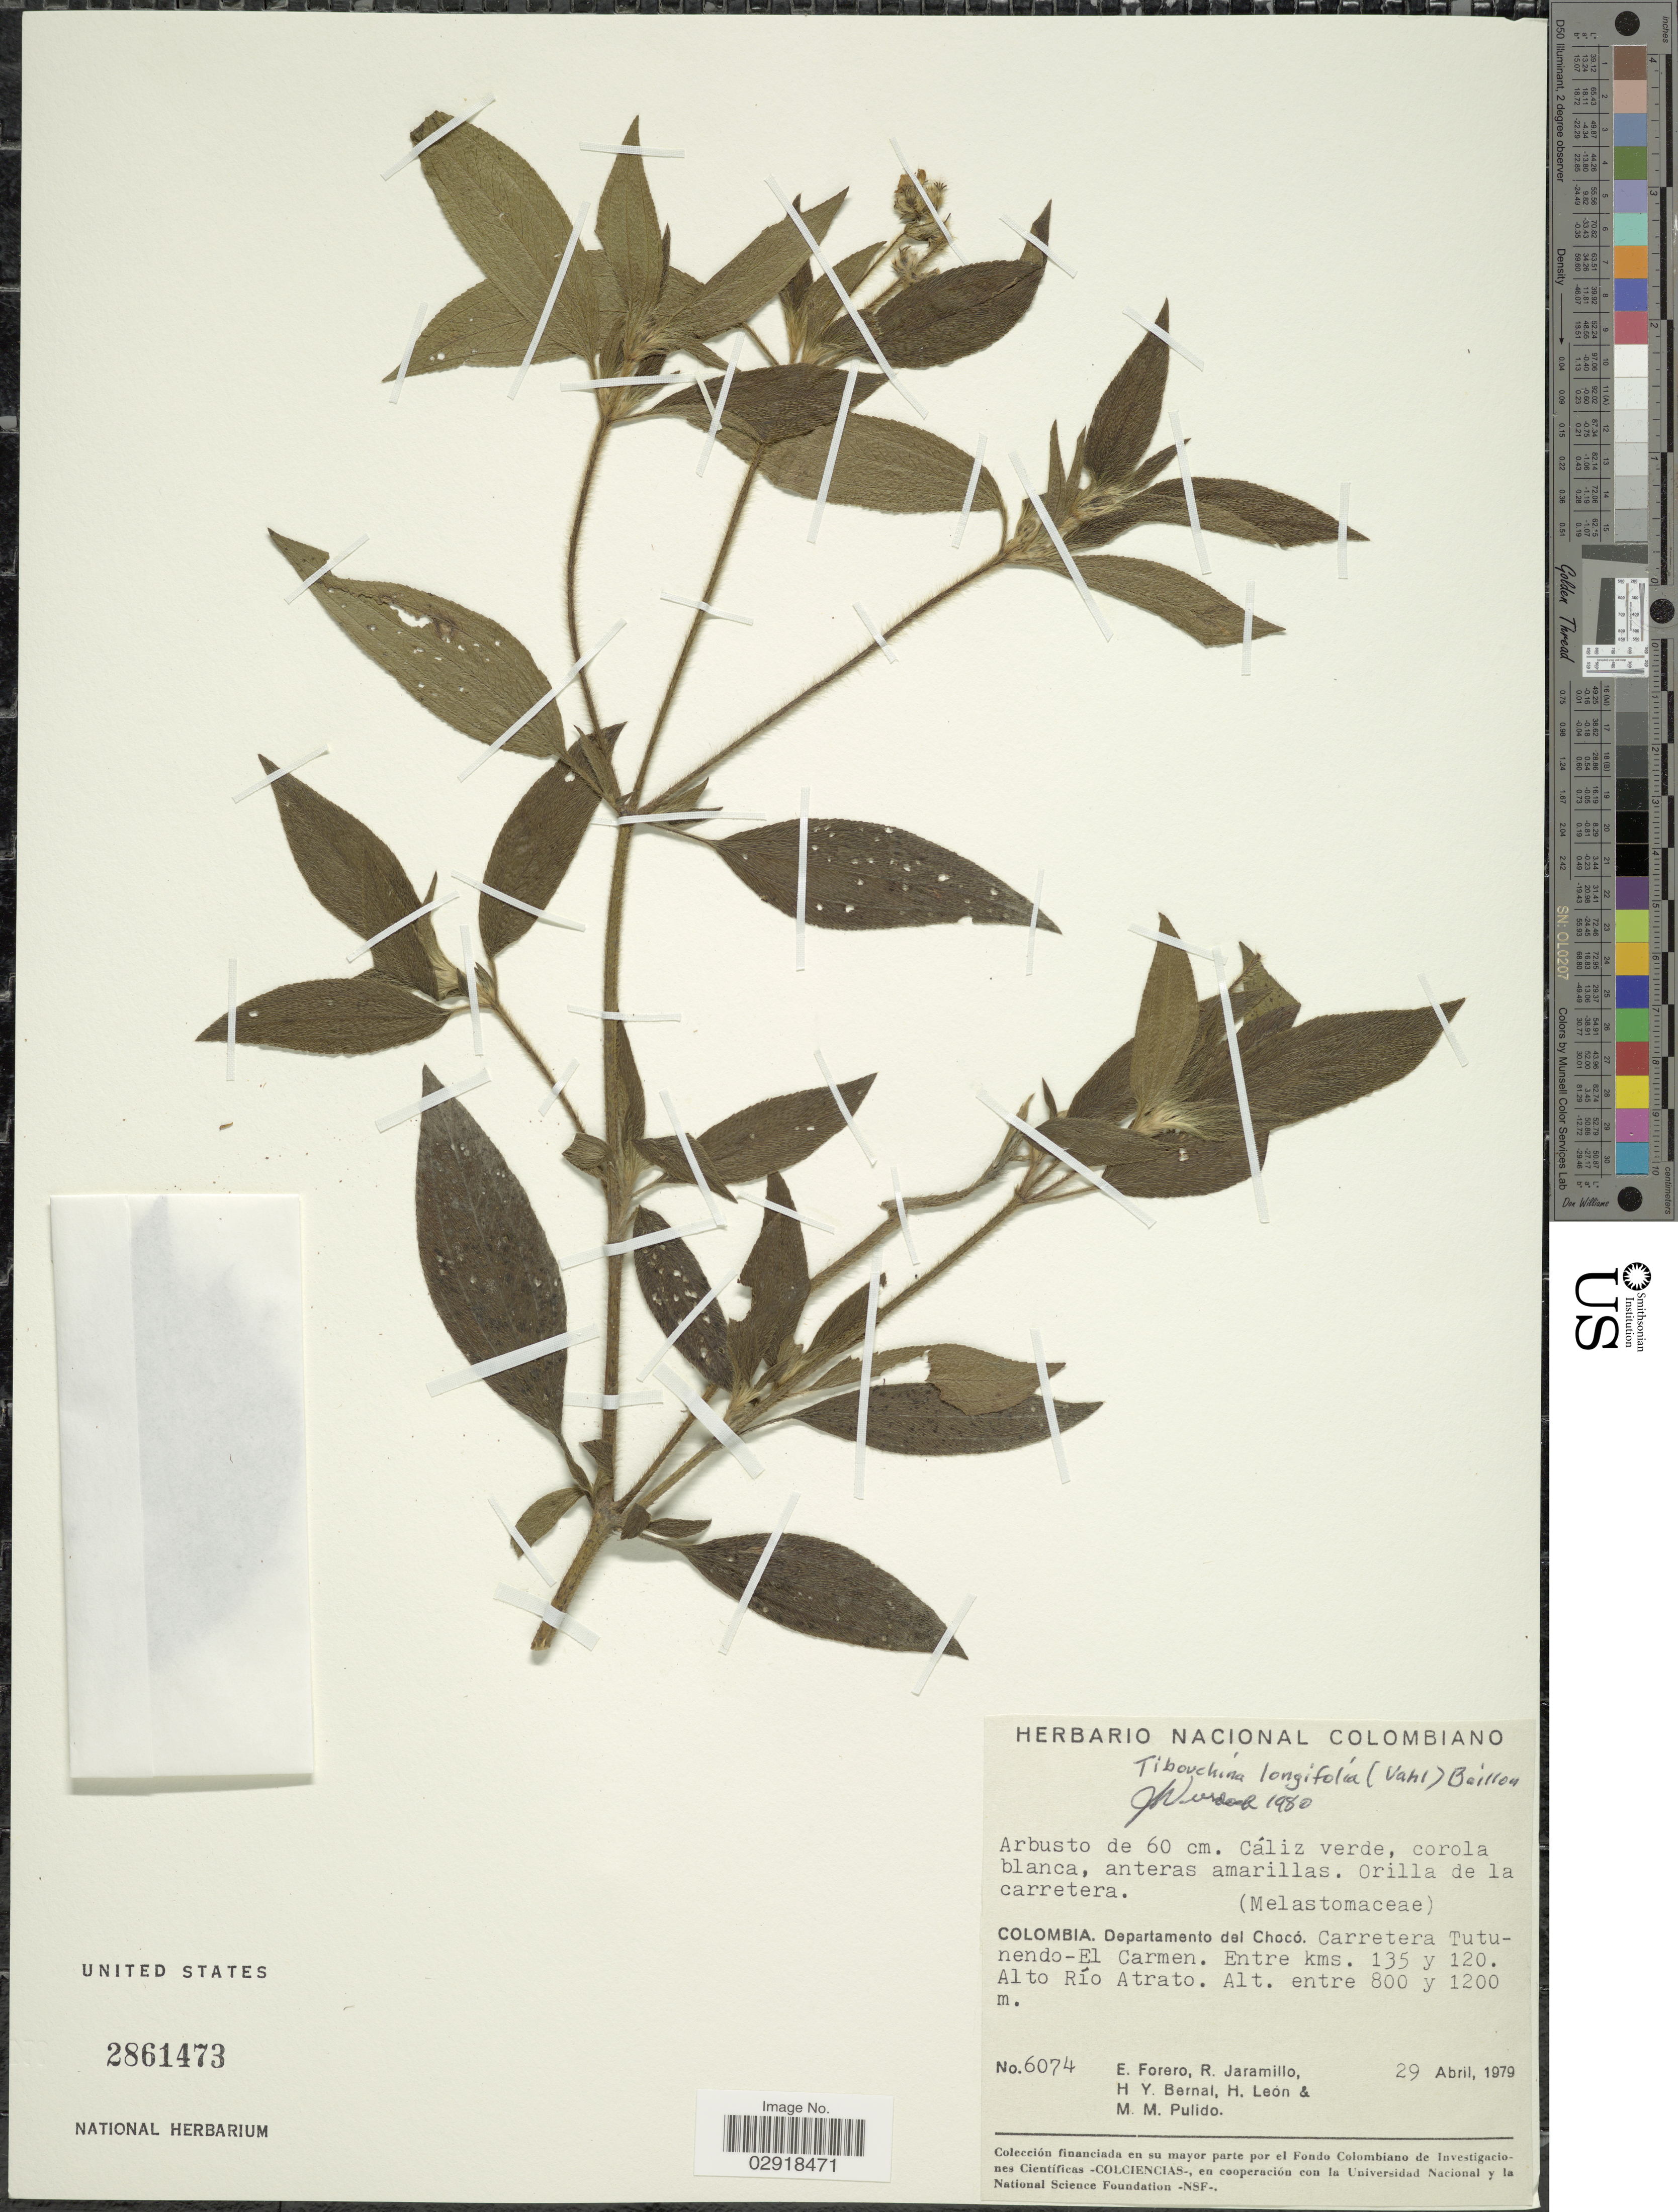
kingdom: Plantae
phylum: Tracheophyta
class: Magnoliopsida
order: Myrtales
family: Melastomataceae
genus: Chaetogastra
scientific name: Chaetogastra longifolia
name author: (Vahl) DC.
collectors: E. Forero, R. Jaramillo, H. Y. Bernal, Henry Leon & M. Pulido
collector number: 6074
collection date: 1979-04-29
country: Colombia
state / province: Chocó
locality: Departamento del Chocó, carretera Tutunendo-El Carmen, Entre kms. 135 y 120, Alto Río Atrato.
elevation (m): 800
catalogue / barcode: US 2861473